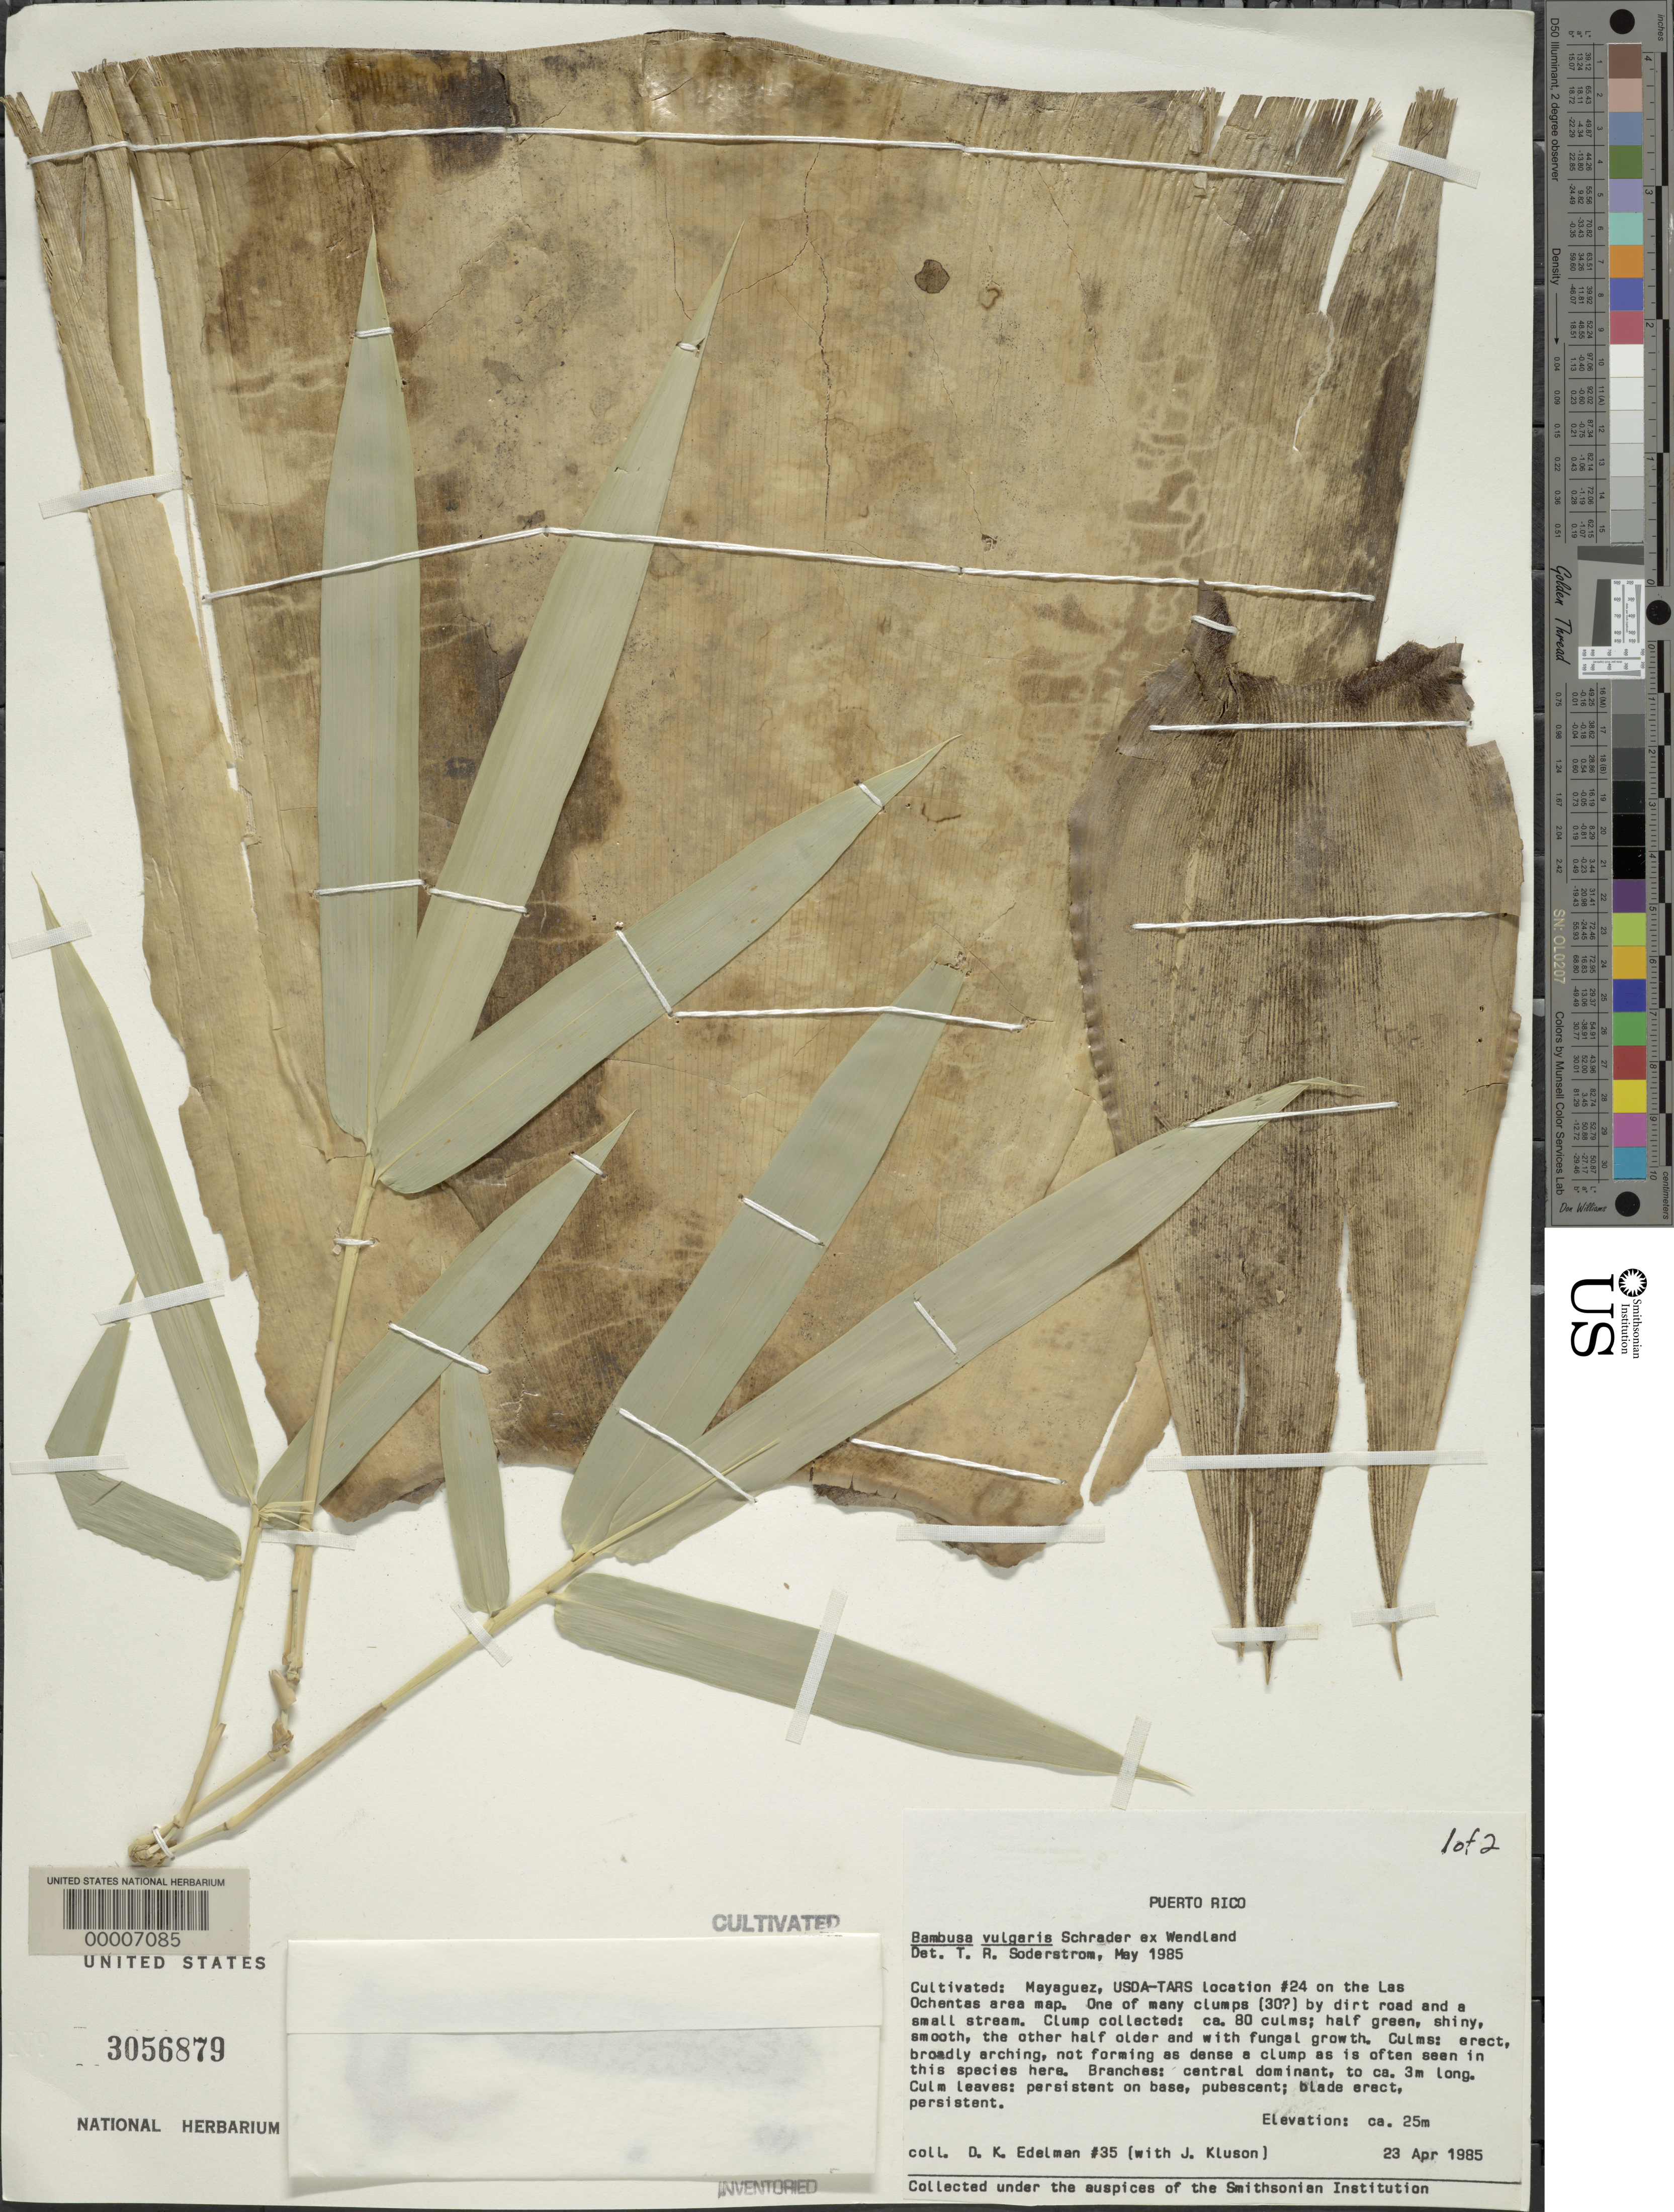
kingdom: Plantae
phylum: Tracheophyta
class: Liliopsida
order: Poales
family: Poaceae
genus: Bambusa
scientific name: Bambusa vulgaris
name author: Schrad. ex J.C. Wendl.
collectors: D. Edelman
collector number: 36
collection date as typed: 23 Apr 1985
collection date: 1985-04-23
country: Puerto Rico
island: Greater Antilles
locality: Mayaguez, usda-tars, location #24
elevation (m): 25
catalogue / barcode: US 3056879